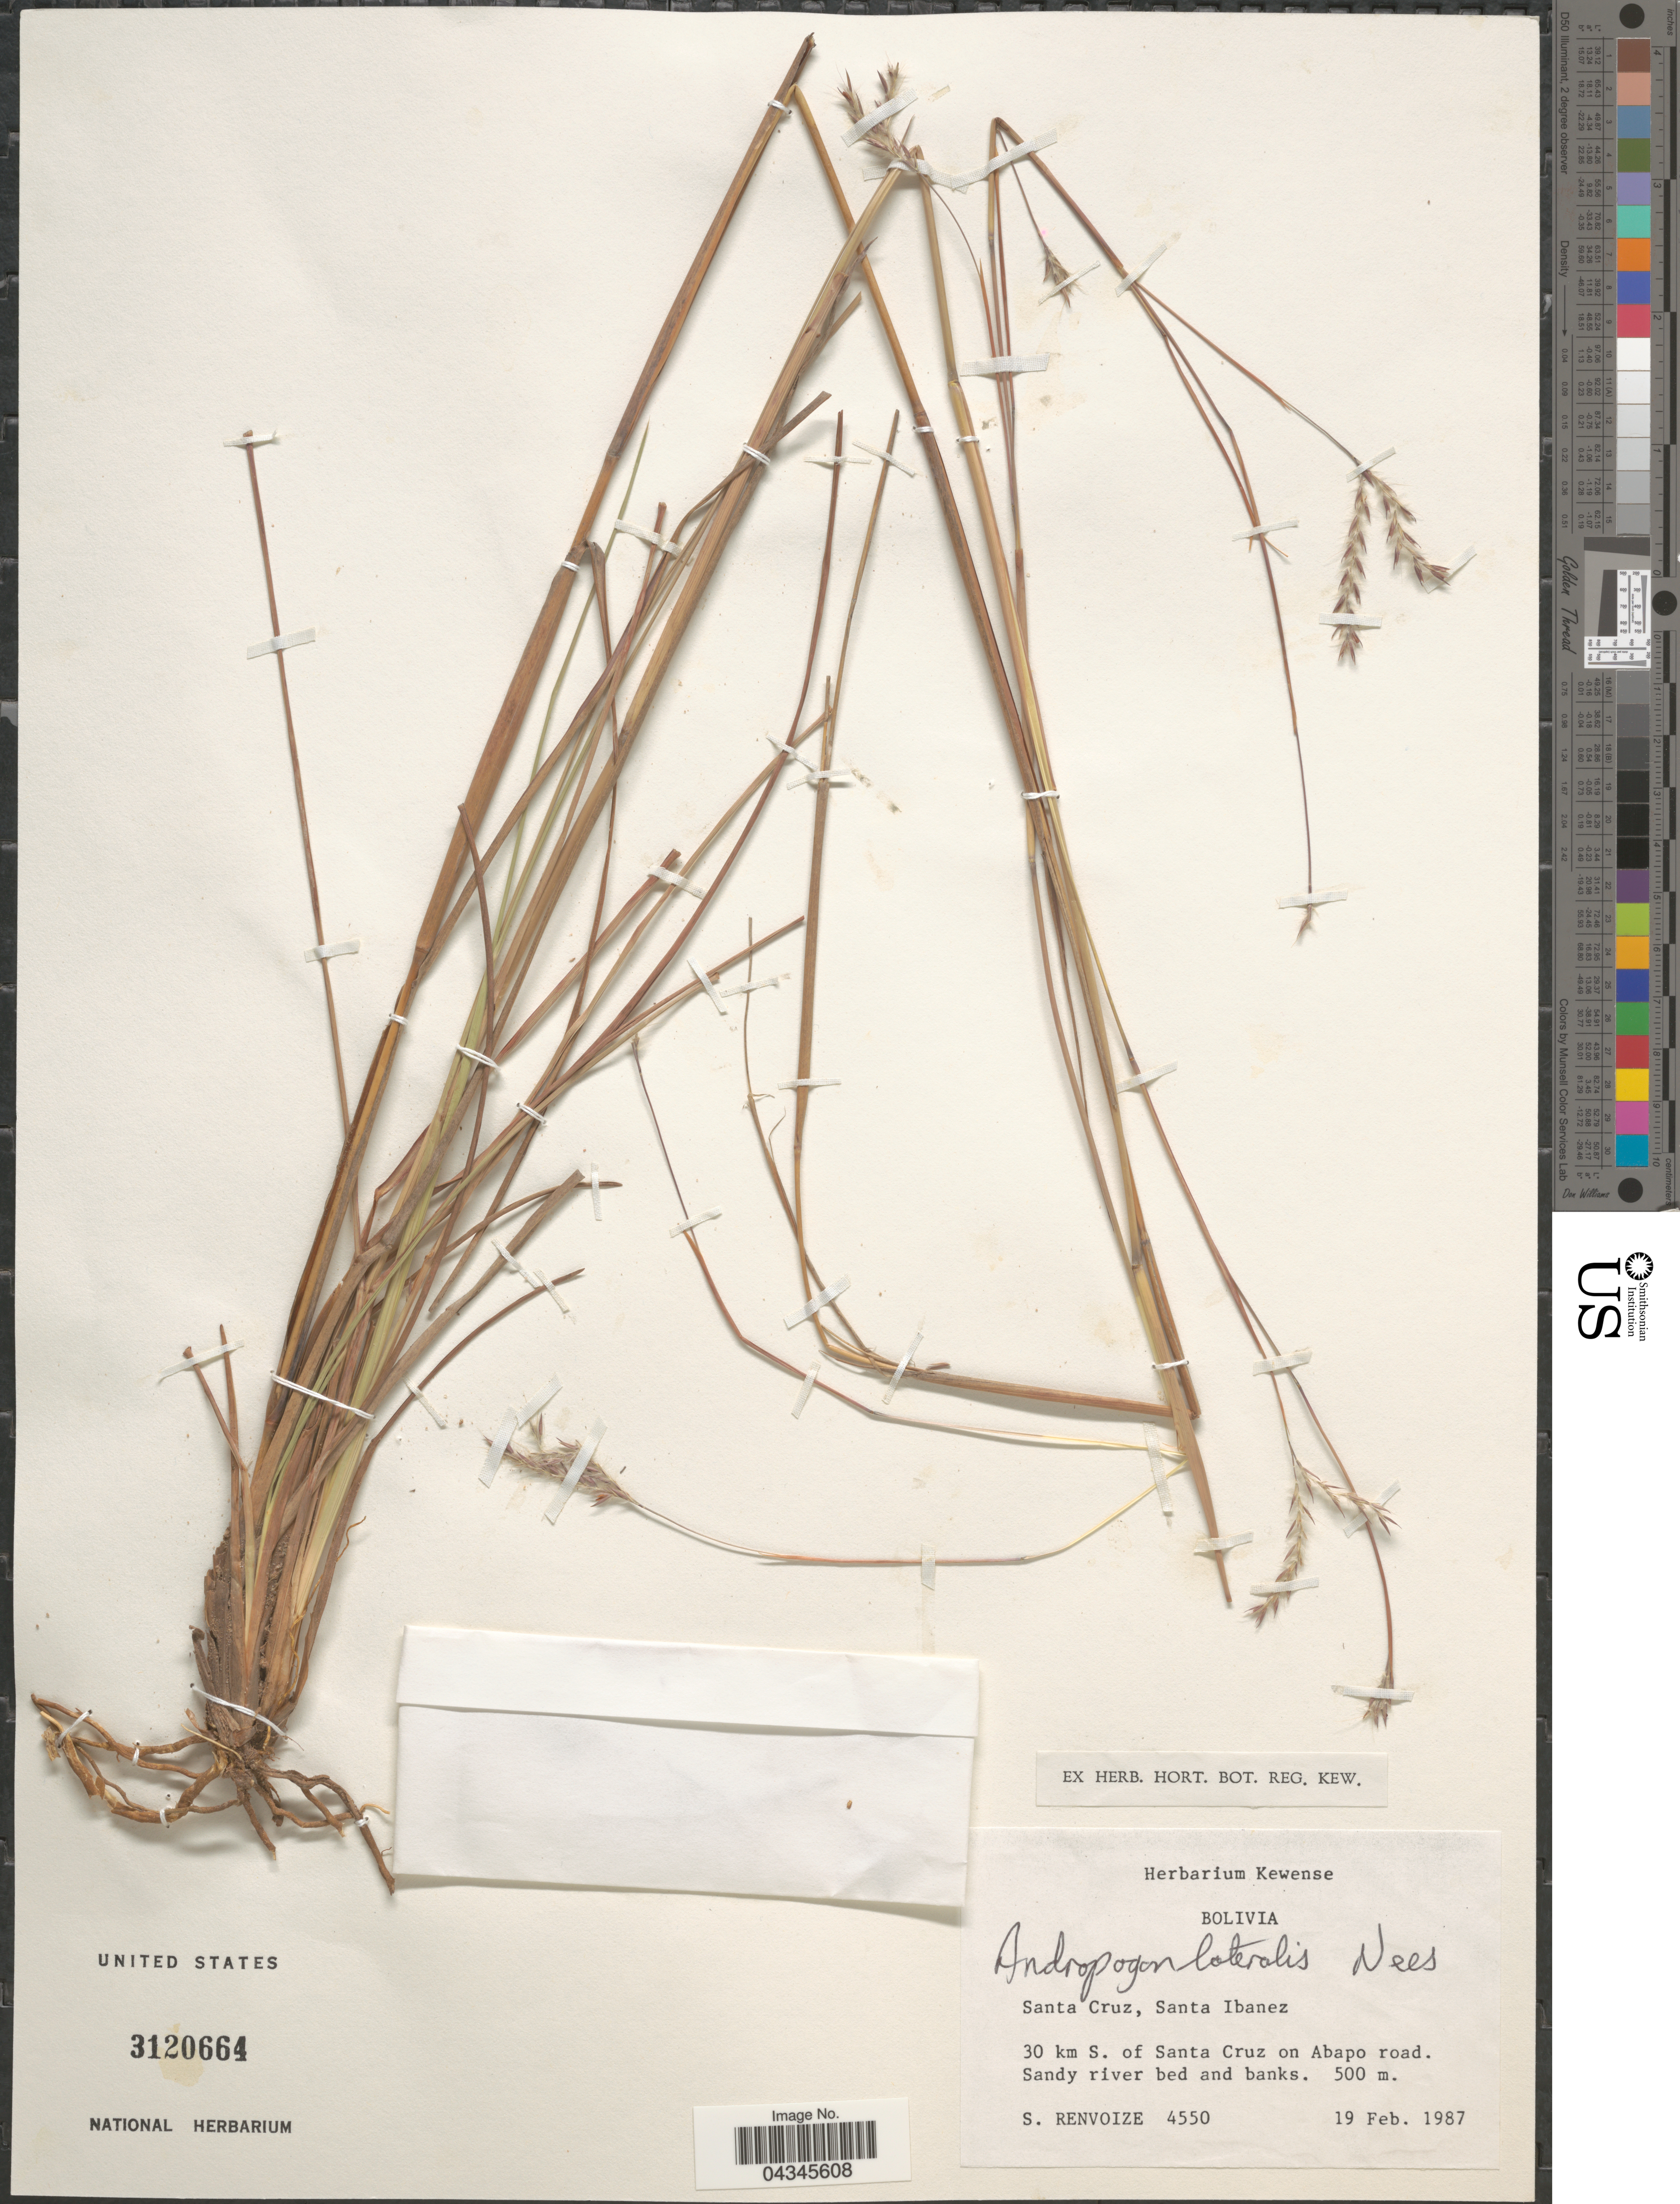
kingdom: Plantae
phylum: Tracheophyta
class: Liliopsida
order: Poales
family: Poaceae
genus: Andropogon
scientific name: Andropogon lateralis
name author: Nees in Mart.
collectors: S. A. Renvoize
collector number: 4550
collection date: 1987-02-19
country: Bolivia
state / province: Santa Cruz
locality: Santa Ibanez. 30 km S. of Santa Cruz on Abapo road.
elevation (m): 500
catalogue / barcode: US 3120664